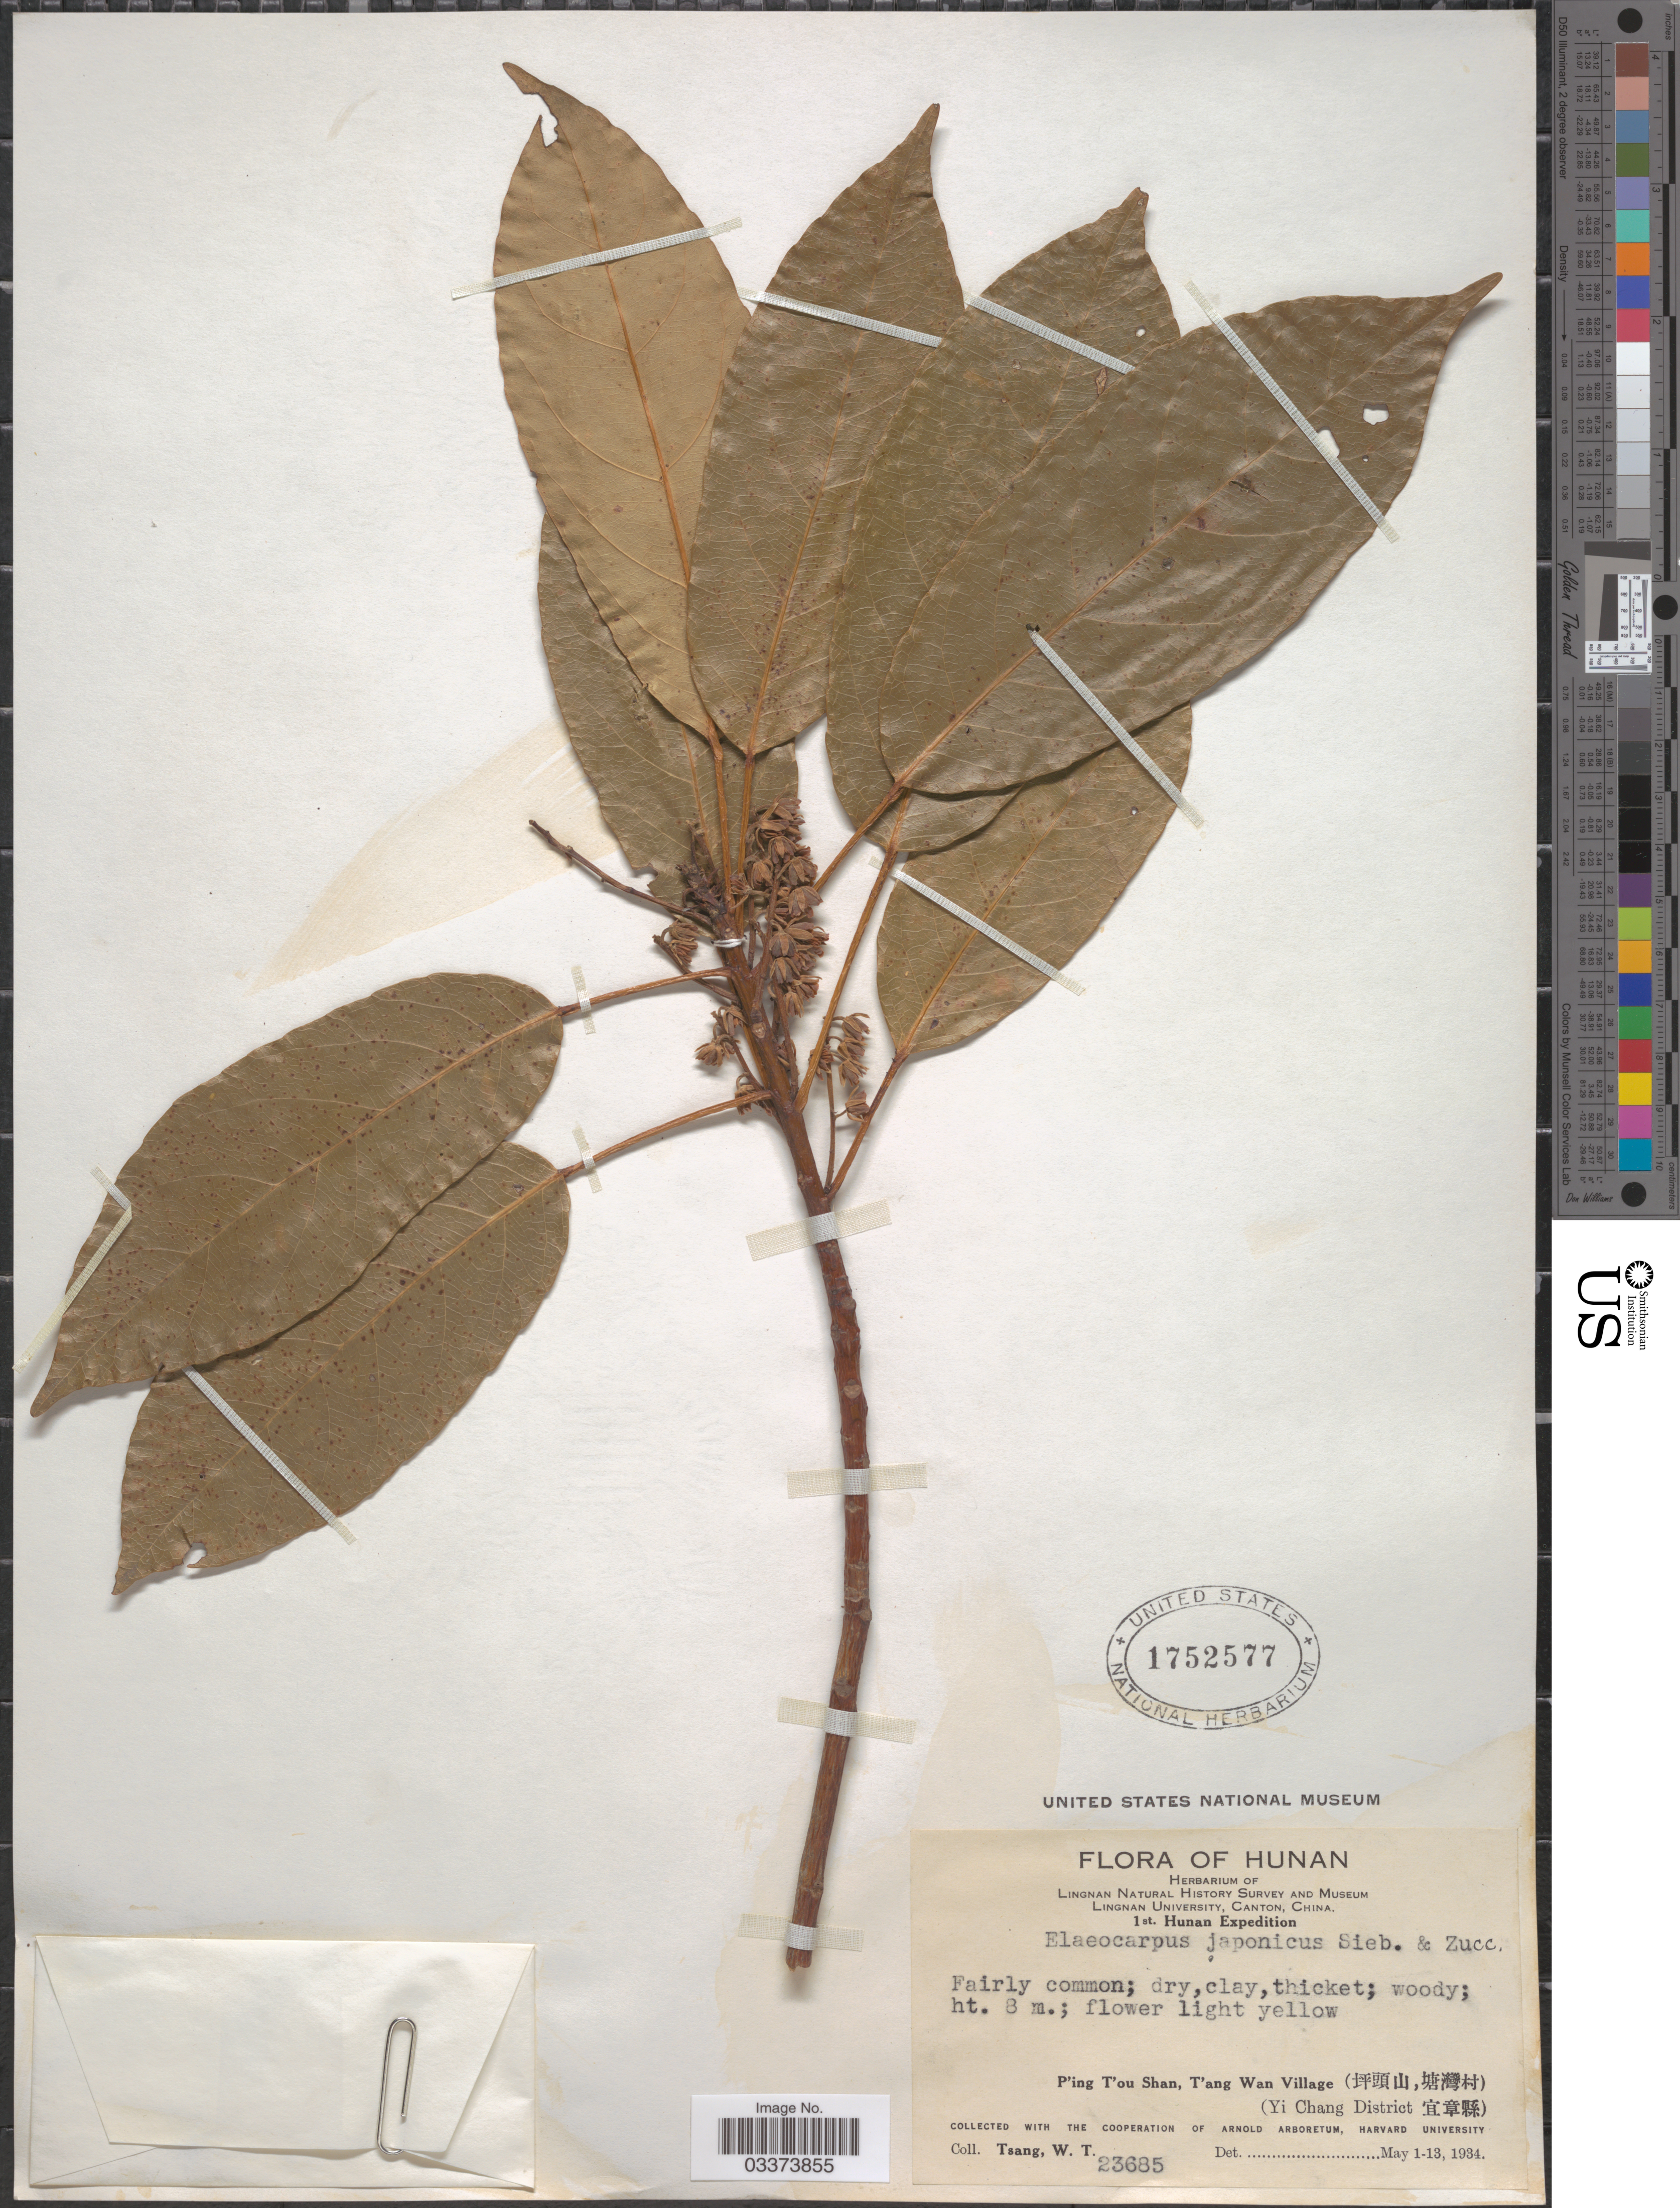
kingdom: Plantae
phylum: Tracheophyta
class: Magnoliopsida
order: Oxalidales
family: Elaeocarpaceae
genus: Elaeocarpus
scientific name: Elaeocarpus japonicus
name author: Siebold & Zucc.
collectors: W. T. Tsang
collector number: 23685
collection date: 1934-05-01/1934-05-13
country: China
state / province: Hunan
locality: P'ing T'ou Shan, T'ang Wan Village (X), (Yi Chang District X).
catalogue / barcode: US 1752577